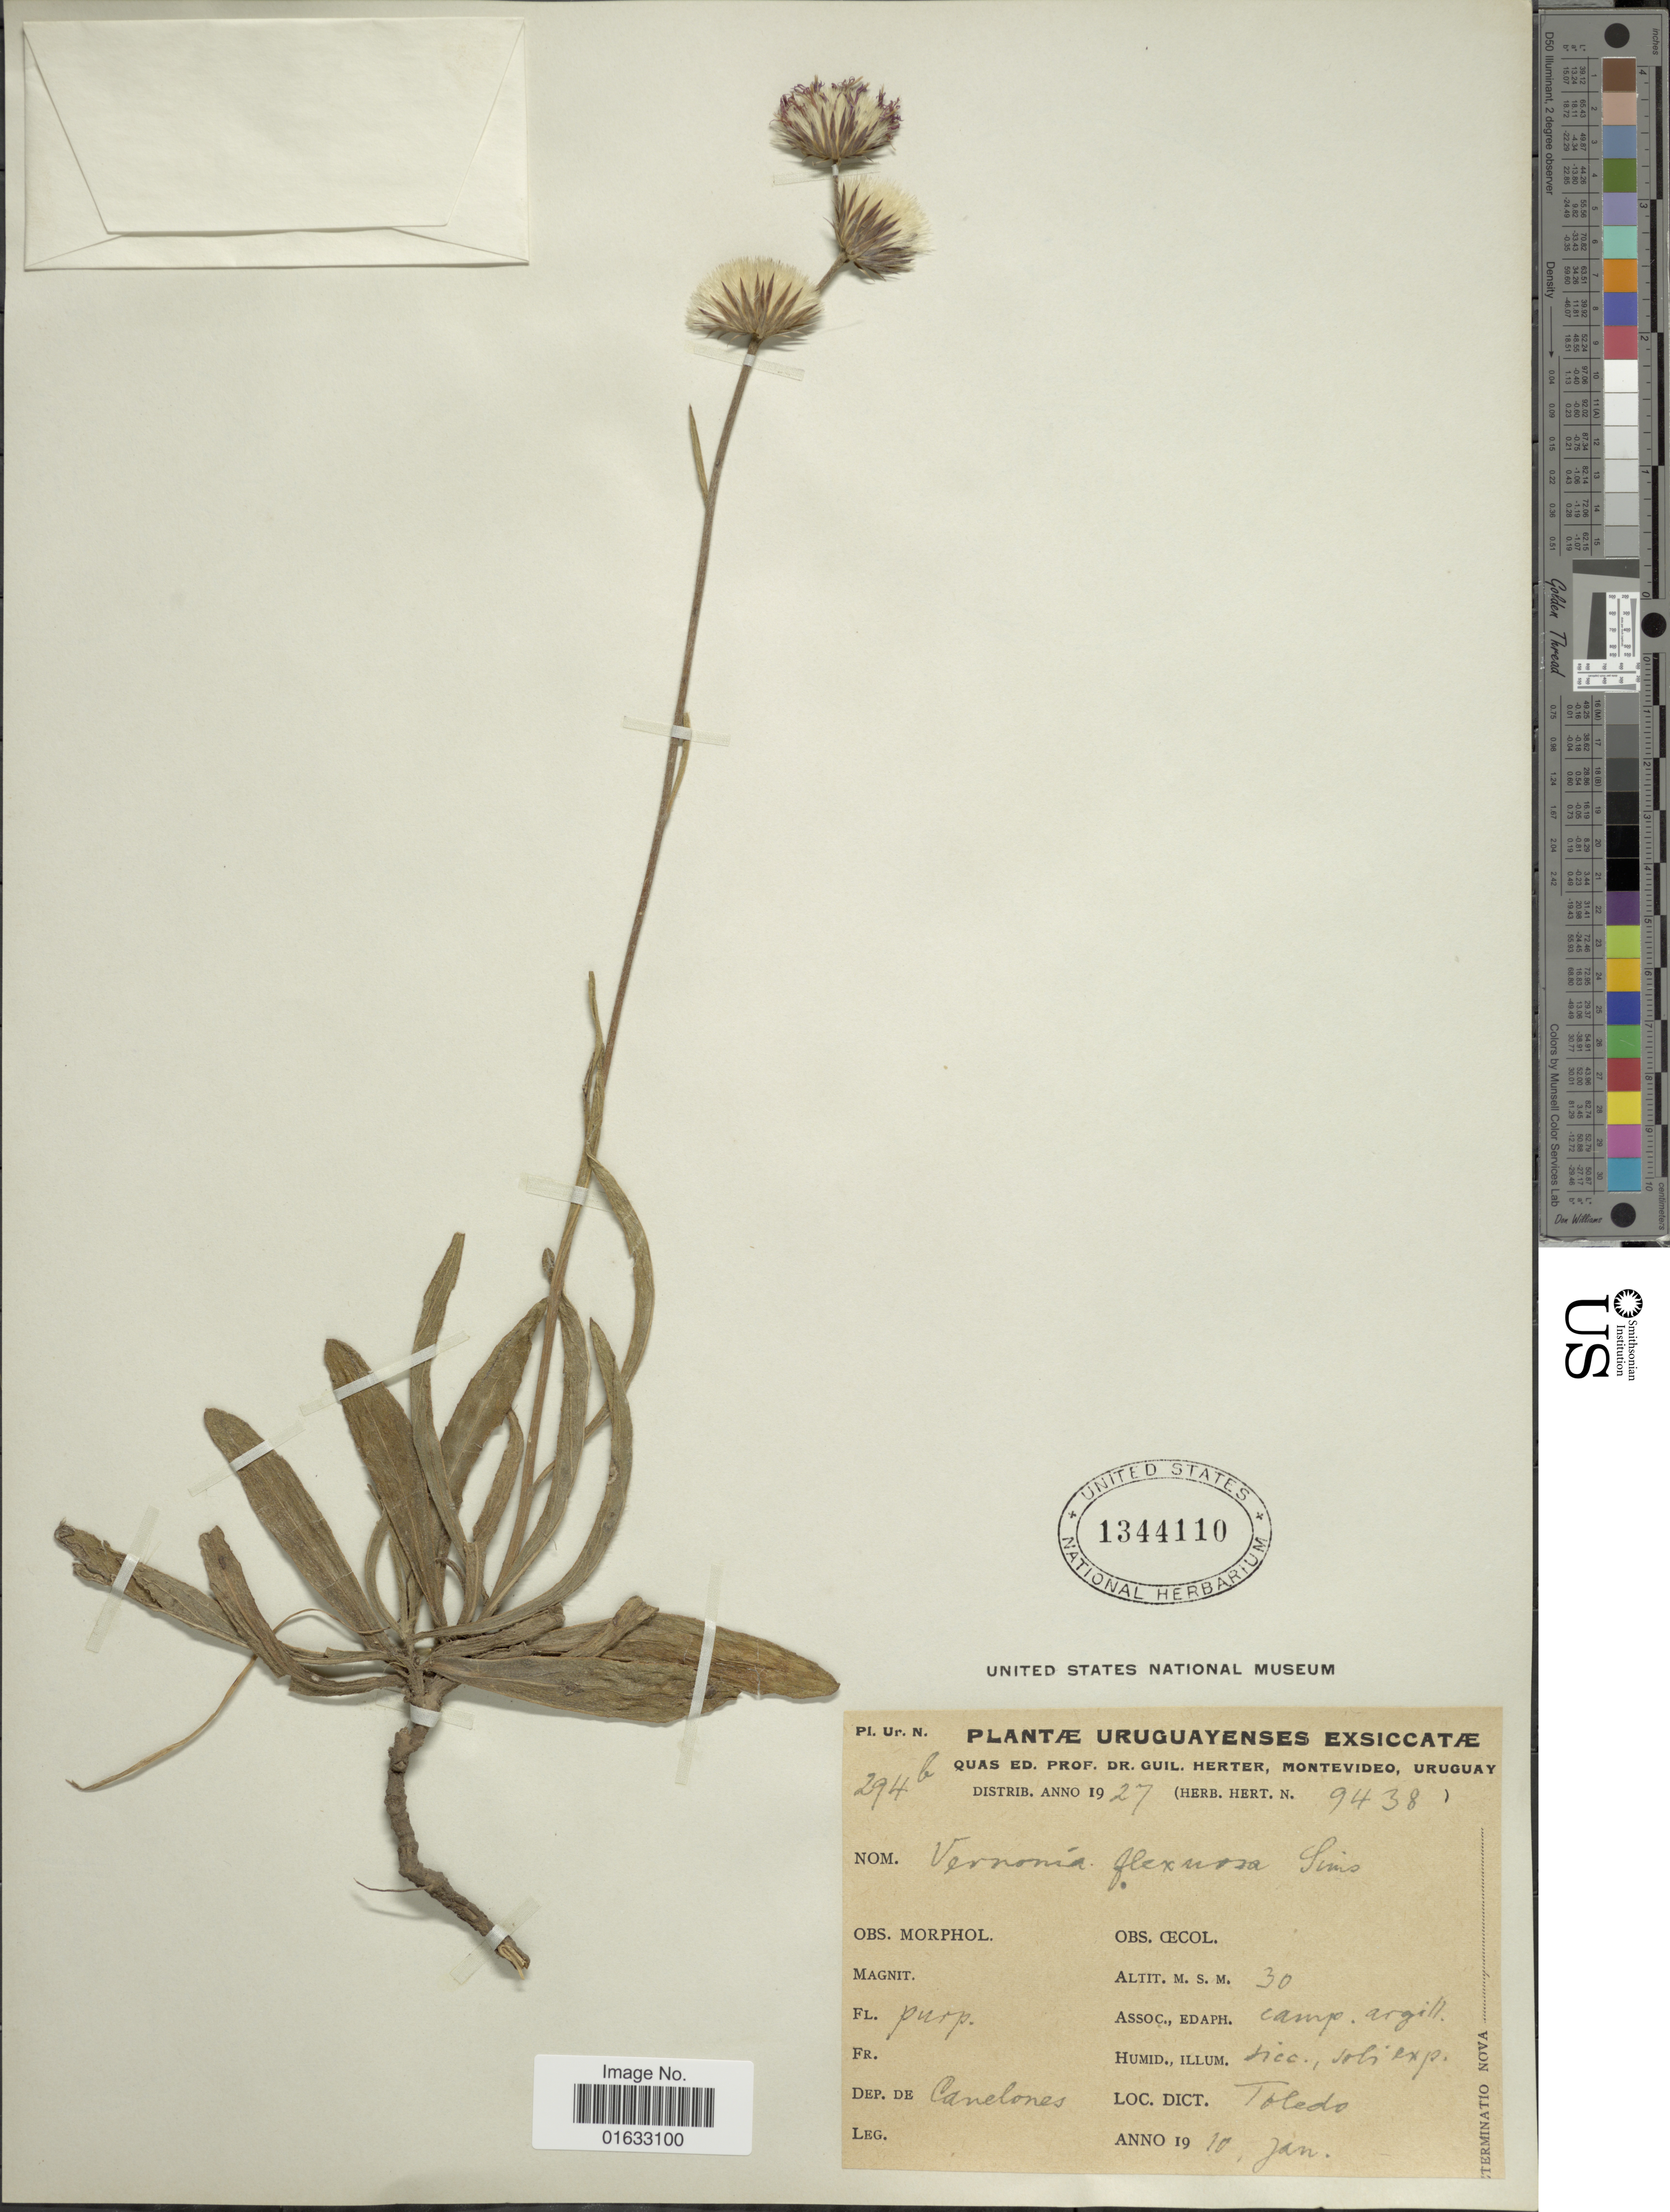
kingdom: Plantae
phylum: Tracheophyta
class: Magnoliopsida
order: Asterales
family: Asteraceae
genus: Chrysolaena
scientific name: Chrysolaena flexuosa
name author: (Sims) H. Rob.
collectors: W. G. Herter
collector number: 294b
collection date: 1910-01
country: Uruguay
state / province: Canelones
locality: Uruguayenses, Dep. de Canelos, Toledo.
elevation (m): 30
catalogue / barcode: US 1344110